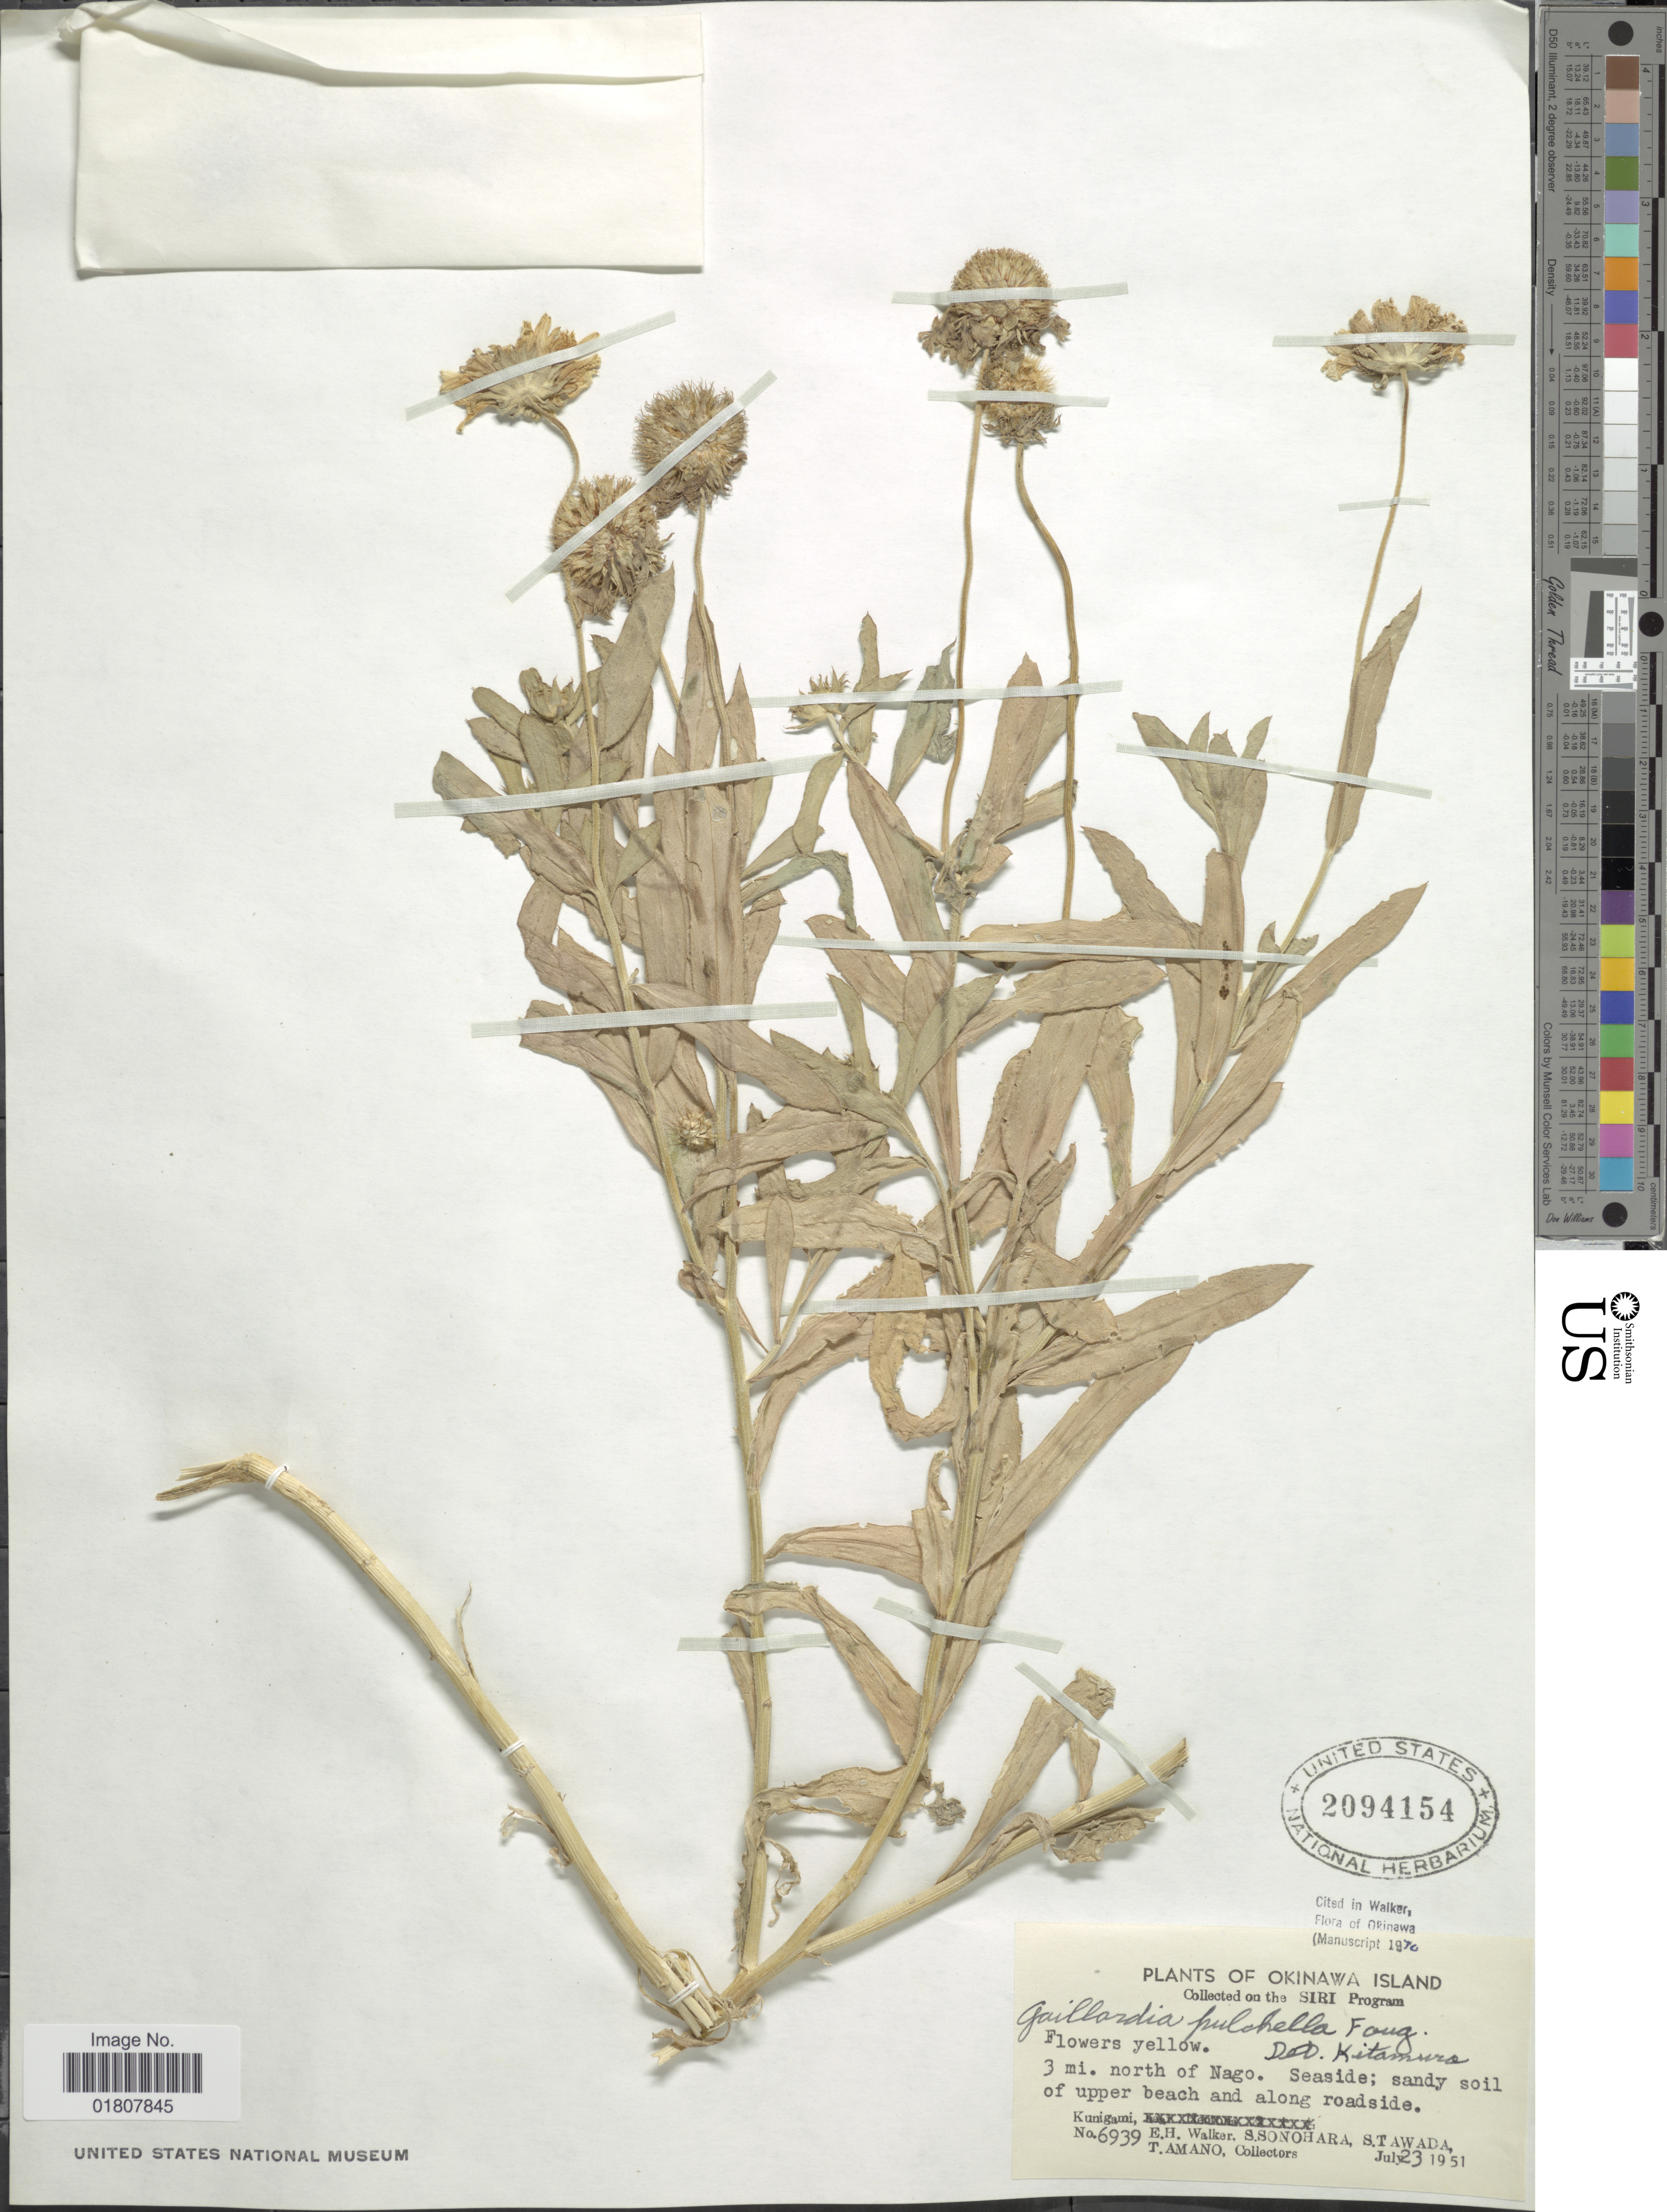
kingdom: Plantae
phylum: Tracheophyta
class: Magnoliopsida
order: Asterales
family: Asteraceae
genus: Gaillardia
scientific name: Gaillardia pulchella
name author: Foug.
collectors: E. H. Walker, S. Sonohara, S. Tawada & T. Amano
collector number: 6939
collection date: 1951-07-23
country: Japan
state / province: Okinawa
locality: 3 mi north of Nago. Seaside, Kunigami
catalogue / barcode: US 2094154